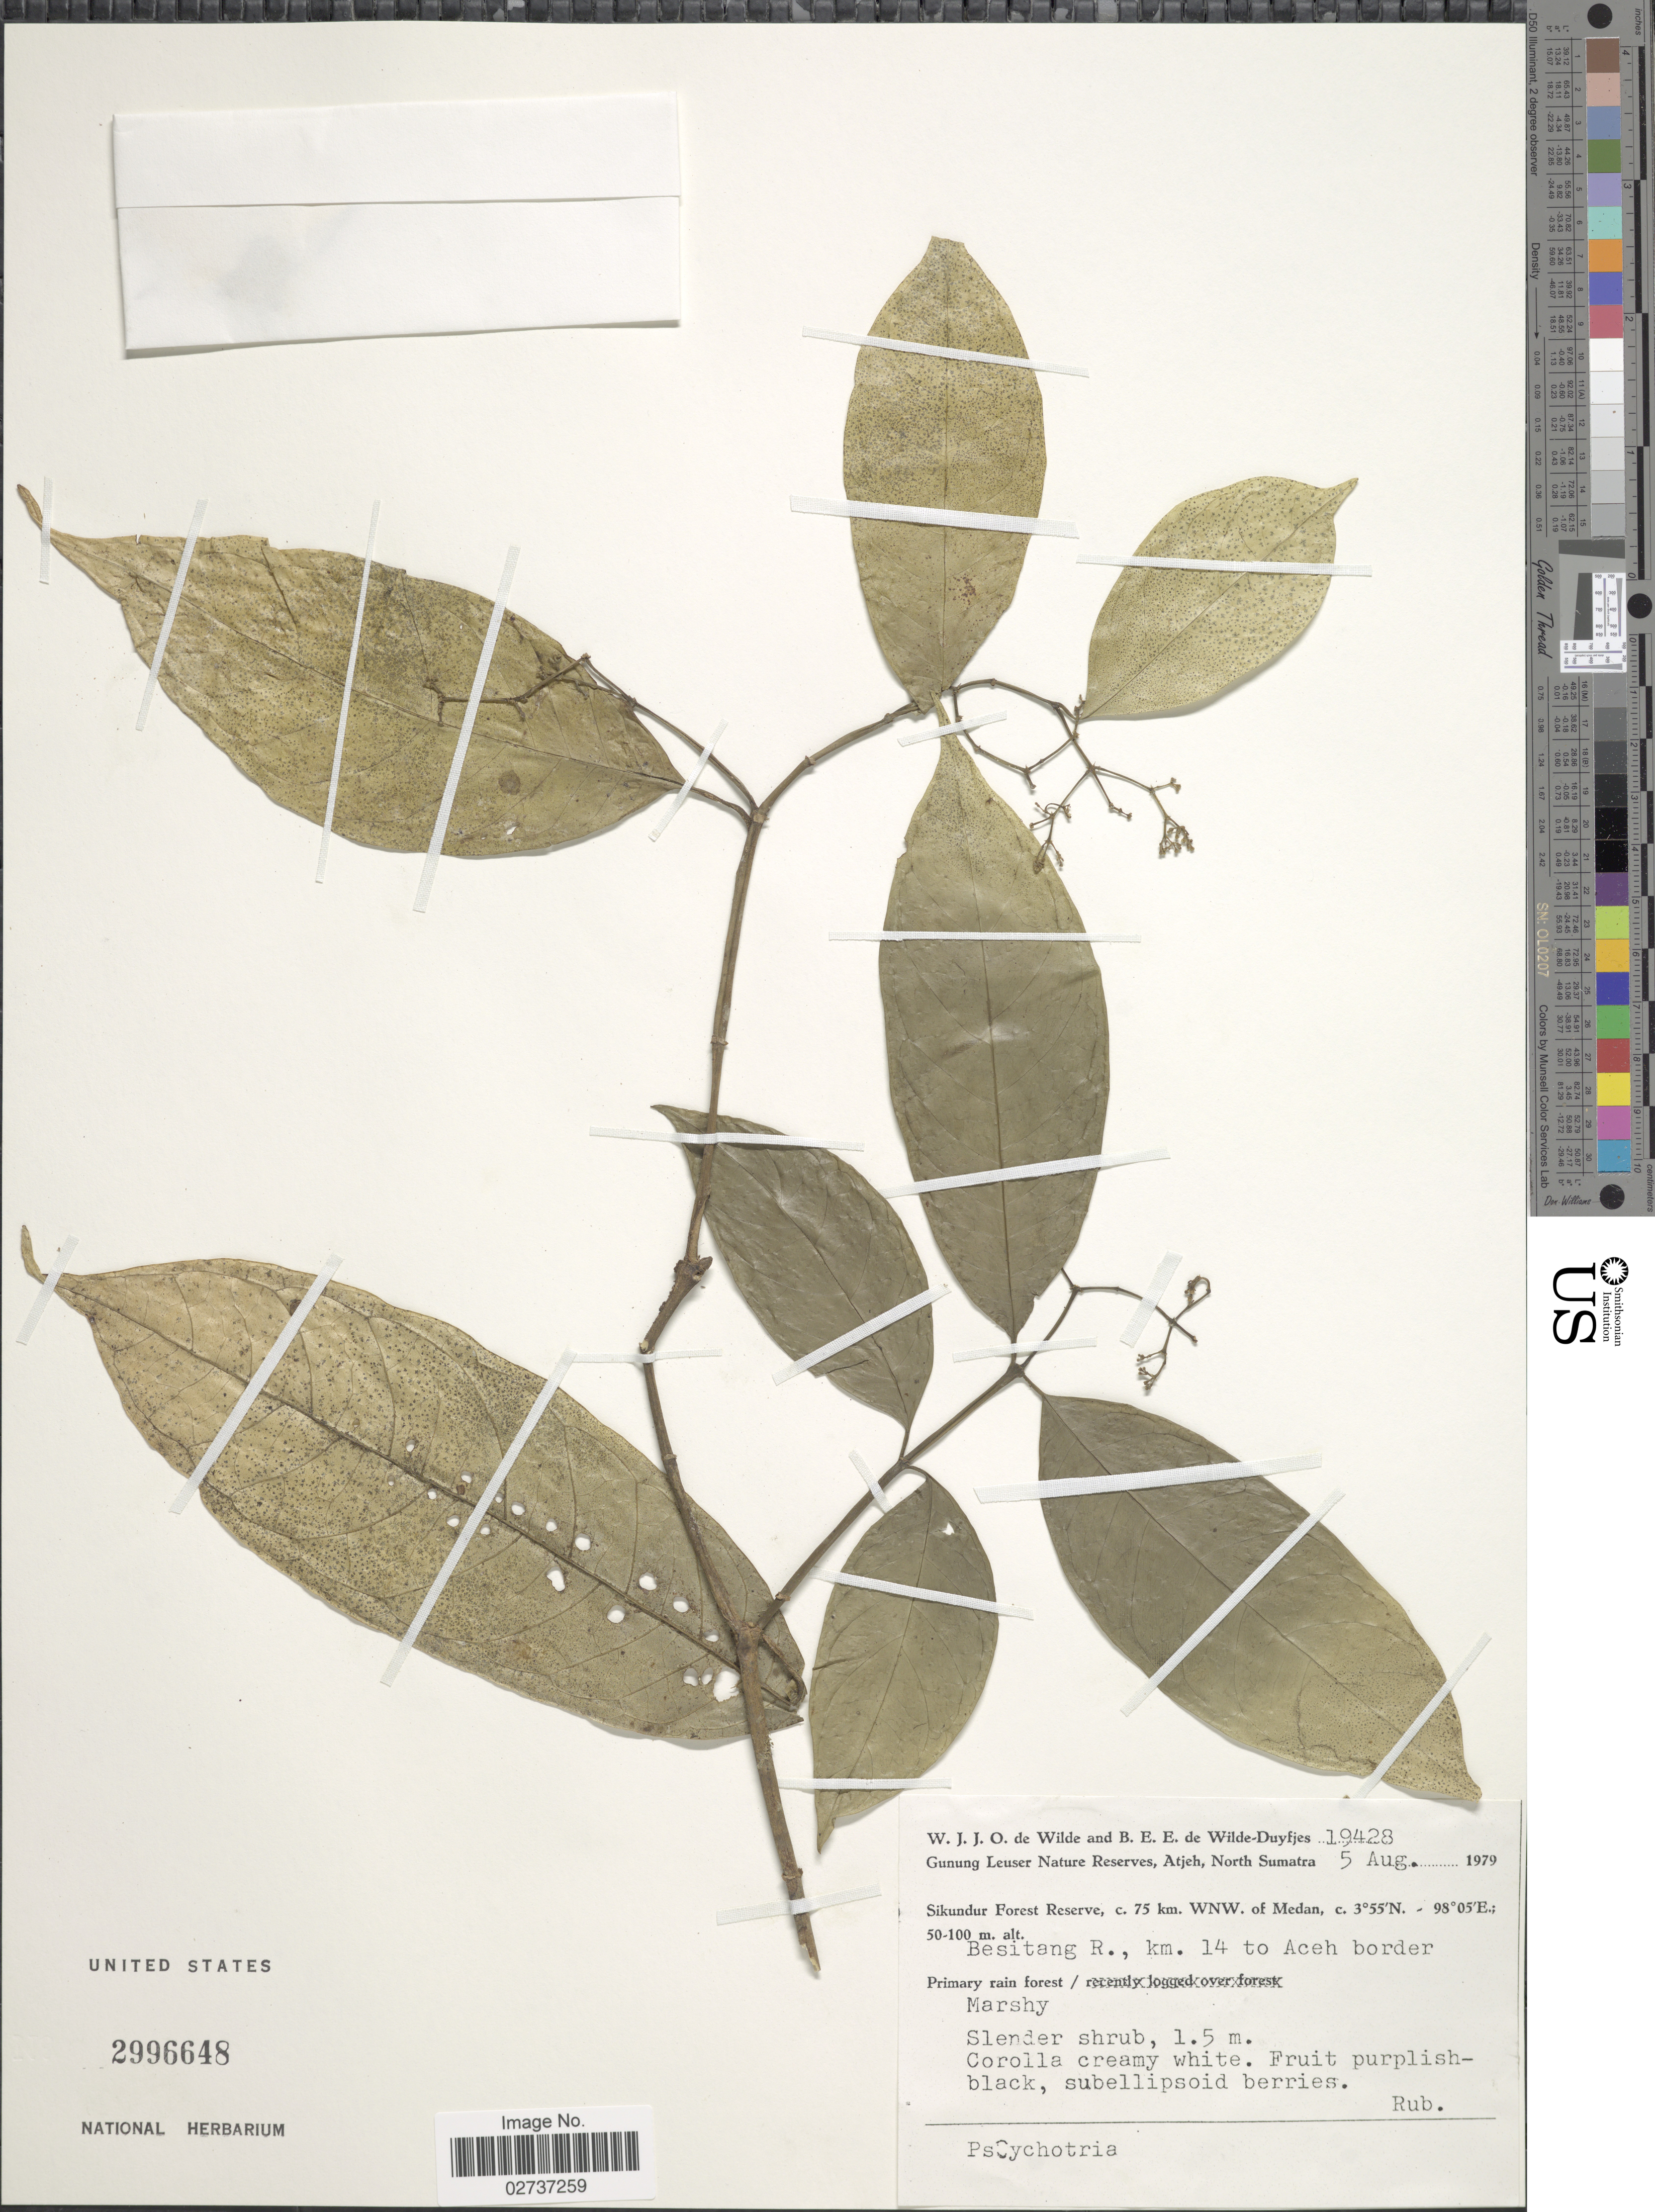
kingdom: Plantae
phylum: Tracheophyta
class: Magnoliopsida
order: Gentianales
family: Rubiaceae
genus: Psychotria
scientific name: Psychotria sp.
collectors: W. J. de Wilde & B. E. de Wilde-Duyfjes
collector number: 19428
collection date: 1979-08-05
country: Indonesia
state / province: Sumatra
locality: Gunung Leuser Nature Reserve, Atjeh, North Sumatra, Sikundur Forest Reserve, c. 75 km. WNW of Medan, Besitang R., km. 14 to Aceh border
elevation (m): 50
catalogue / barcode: US 2996648